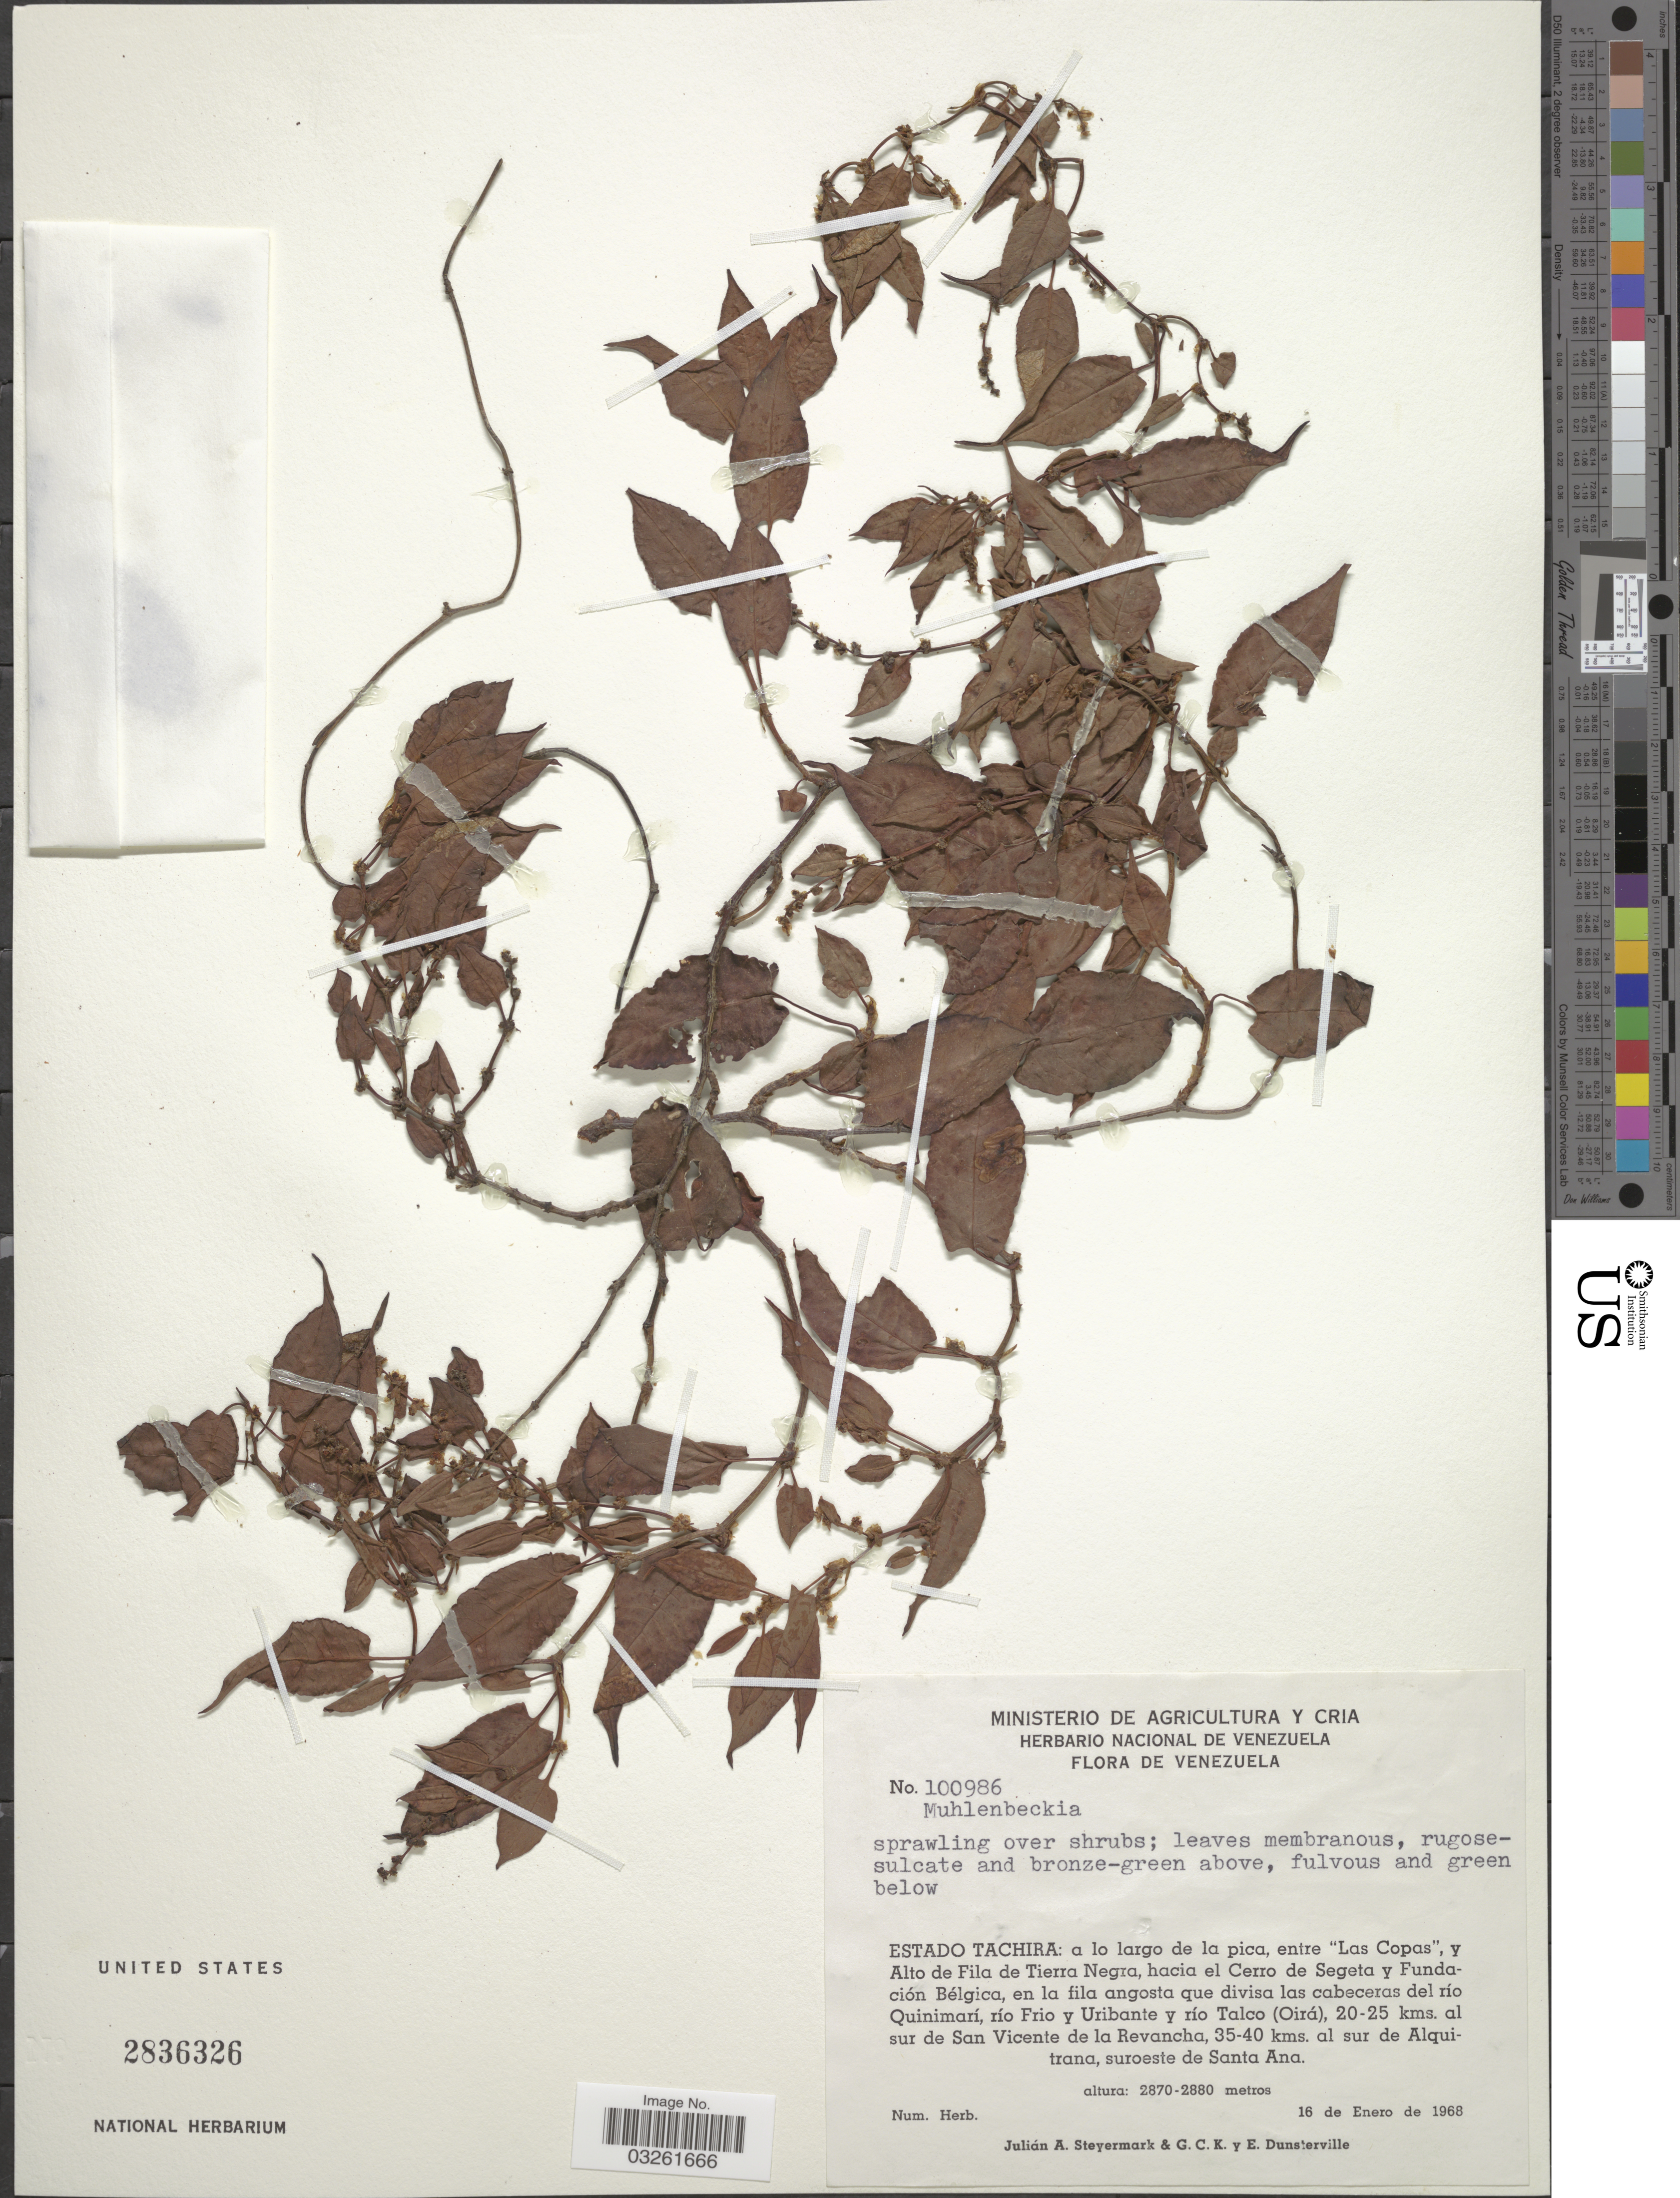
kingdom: Plantae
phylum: Tracheophyta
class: Magnoliopsida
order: Caryophyllales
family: Polygonaceae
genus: Muehlenbeckia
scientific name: Muehlenbeckia sp.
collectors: J. Steyermark, G. C. K. Dunsterville & E. Dunsterville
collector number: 100986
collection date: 1968-01-16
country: Venezuela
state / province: Tachira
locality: A lo largo de la pica, entre "Las Copas", y Alto de Fila de Tierra Negra, hacia el Cerro de Segeta y Fundación Bélgica, en la fila angosta que divisa la cabeceras del río Quinimarí, río Frio y Uribante y río Talco (Oirá), 20-25 kms. al sur de San Vicente de la Revancha, 35-40 kms. al sur de Alquitrana, suroeste de Santa Ana.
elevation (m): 2870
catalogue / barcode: US 2836326